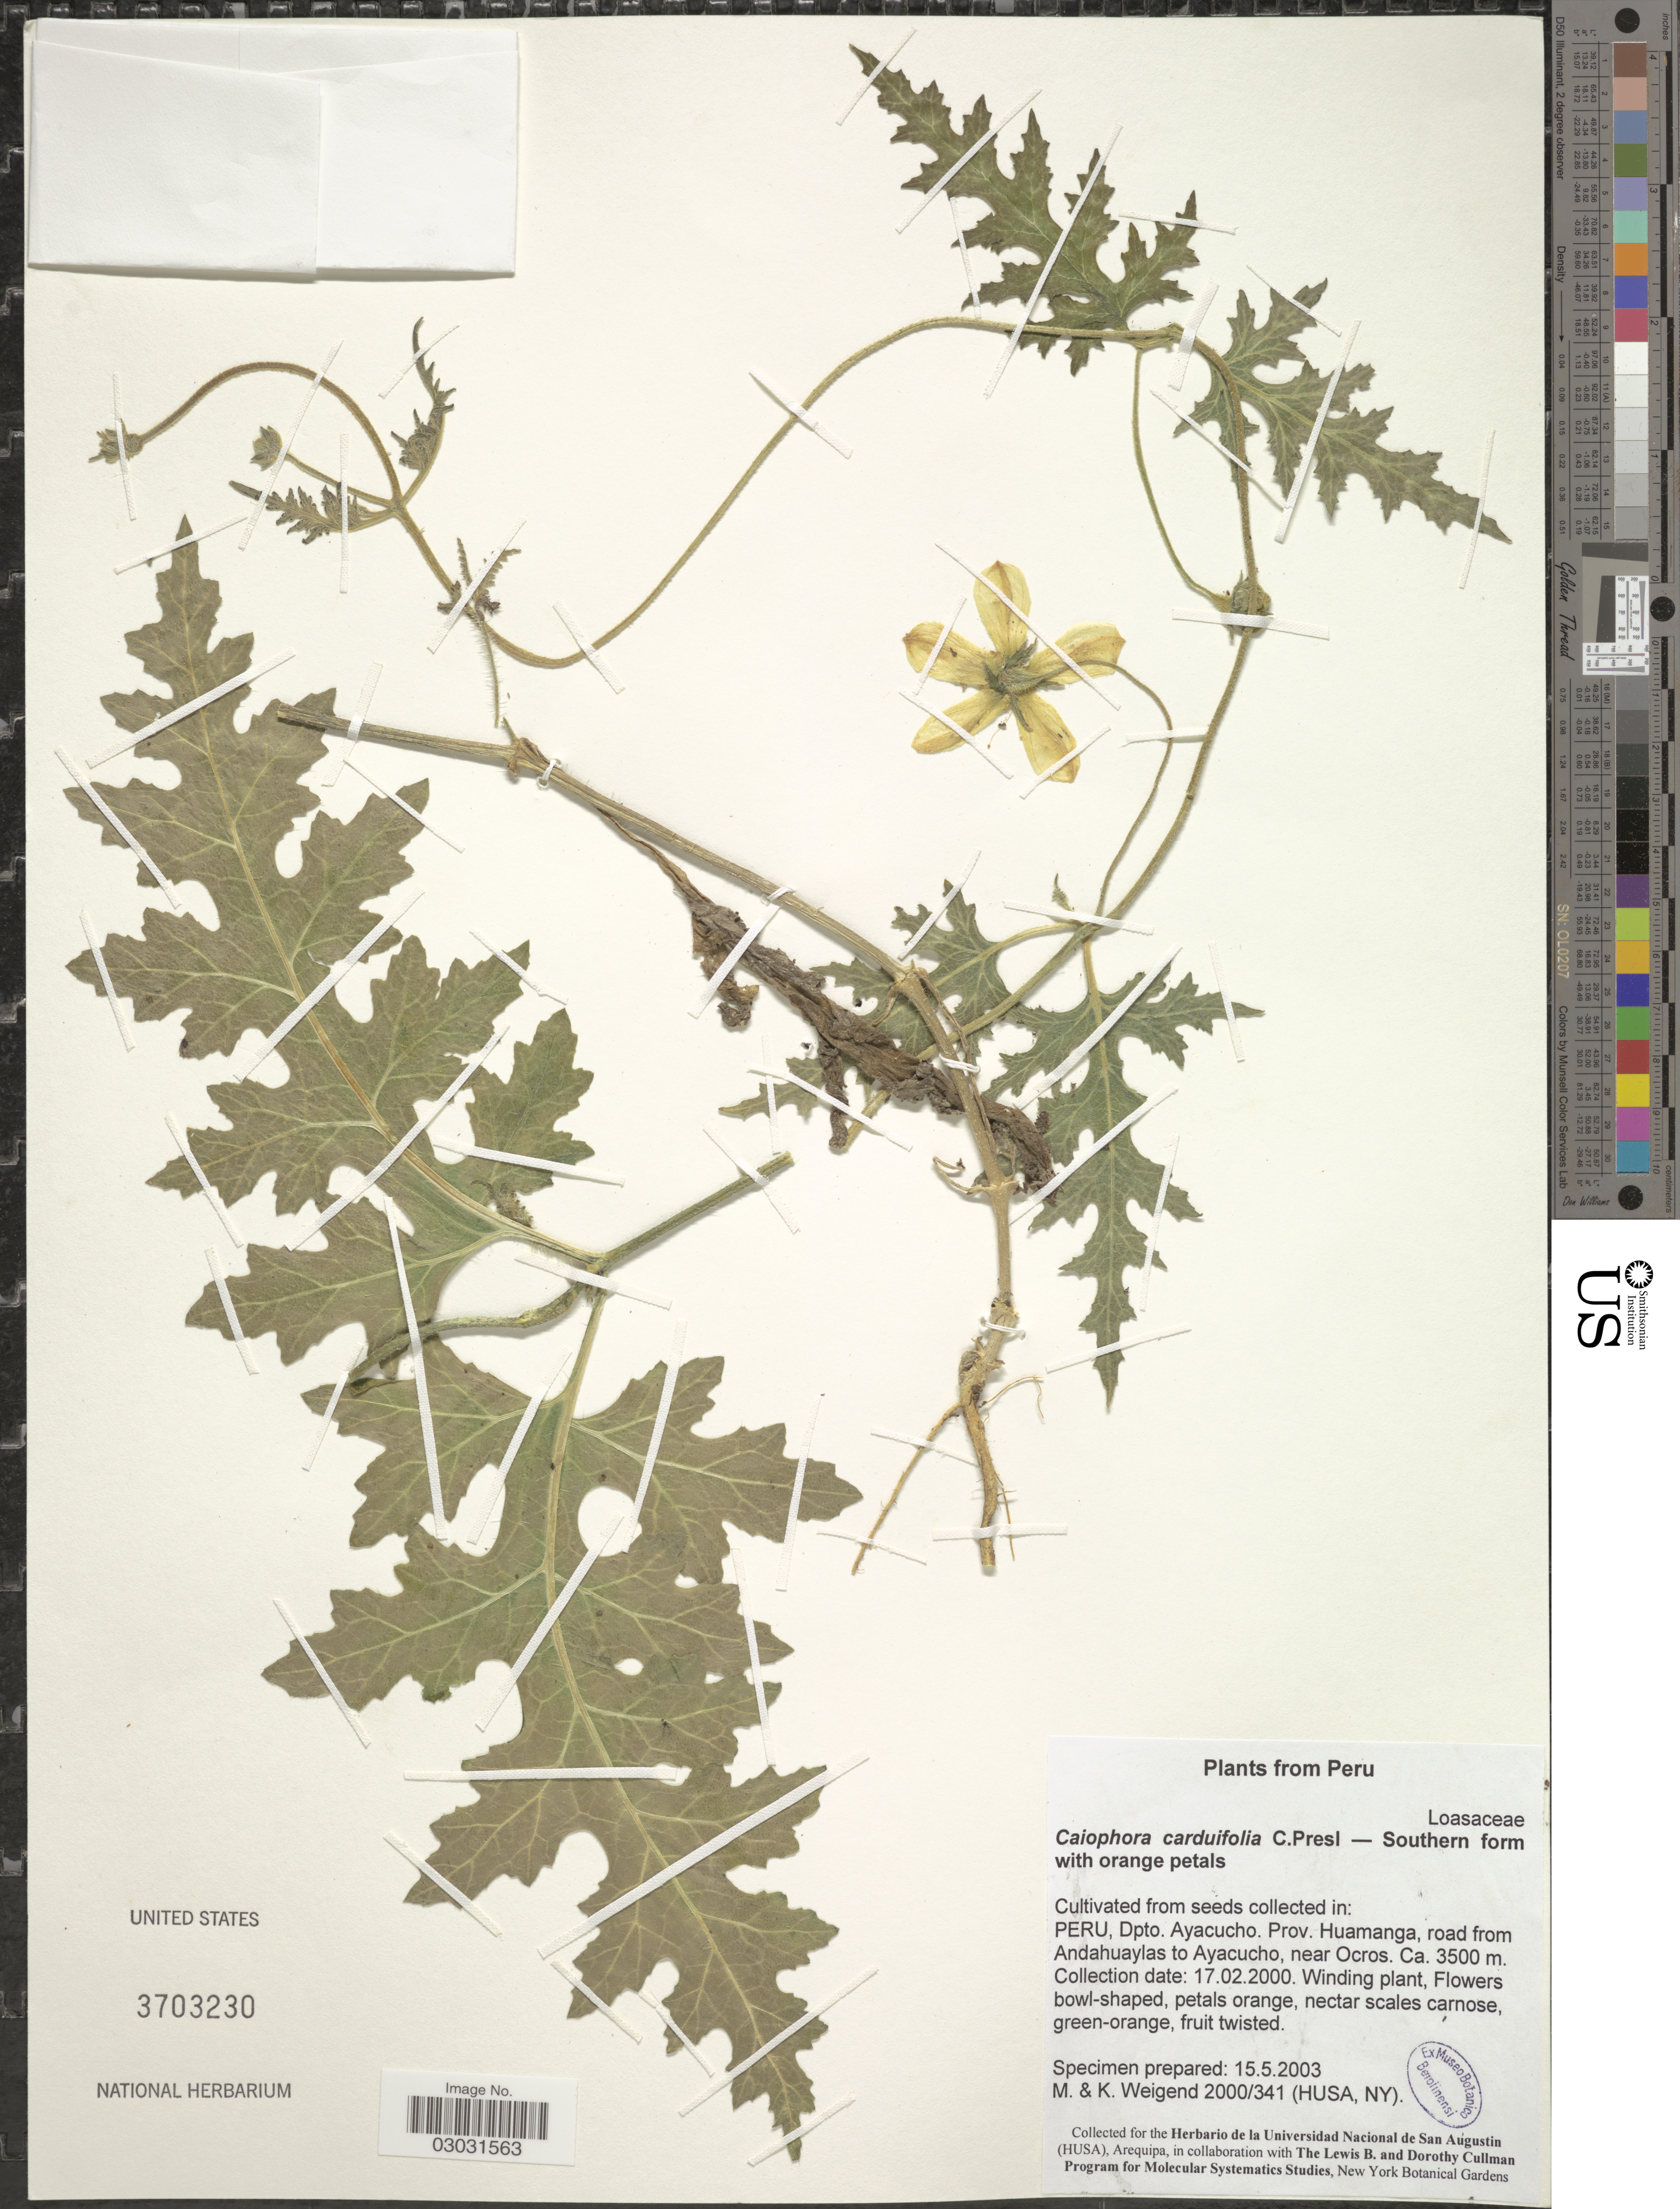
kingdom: Plantae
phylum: Tracheophyta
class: Magnoliopsida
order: Cornales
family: Loasaceae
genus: Caiophora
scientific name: Caiophora carduifolia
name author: C. Presl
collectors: M. Weigend & K. Weigend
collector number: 2000/341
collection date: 2003-05-15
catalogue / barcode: US 3703230